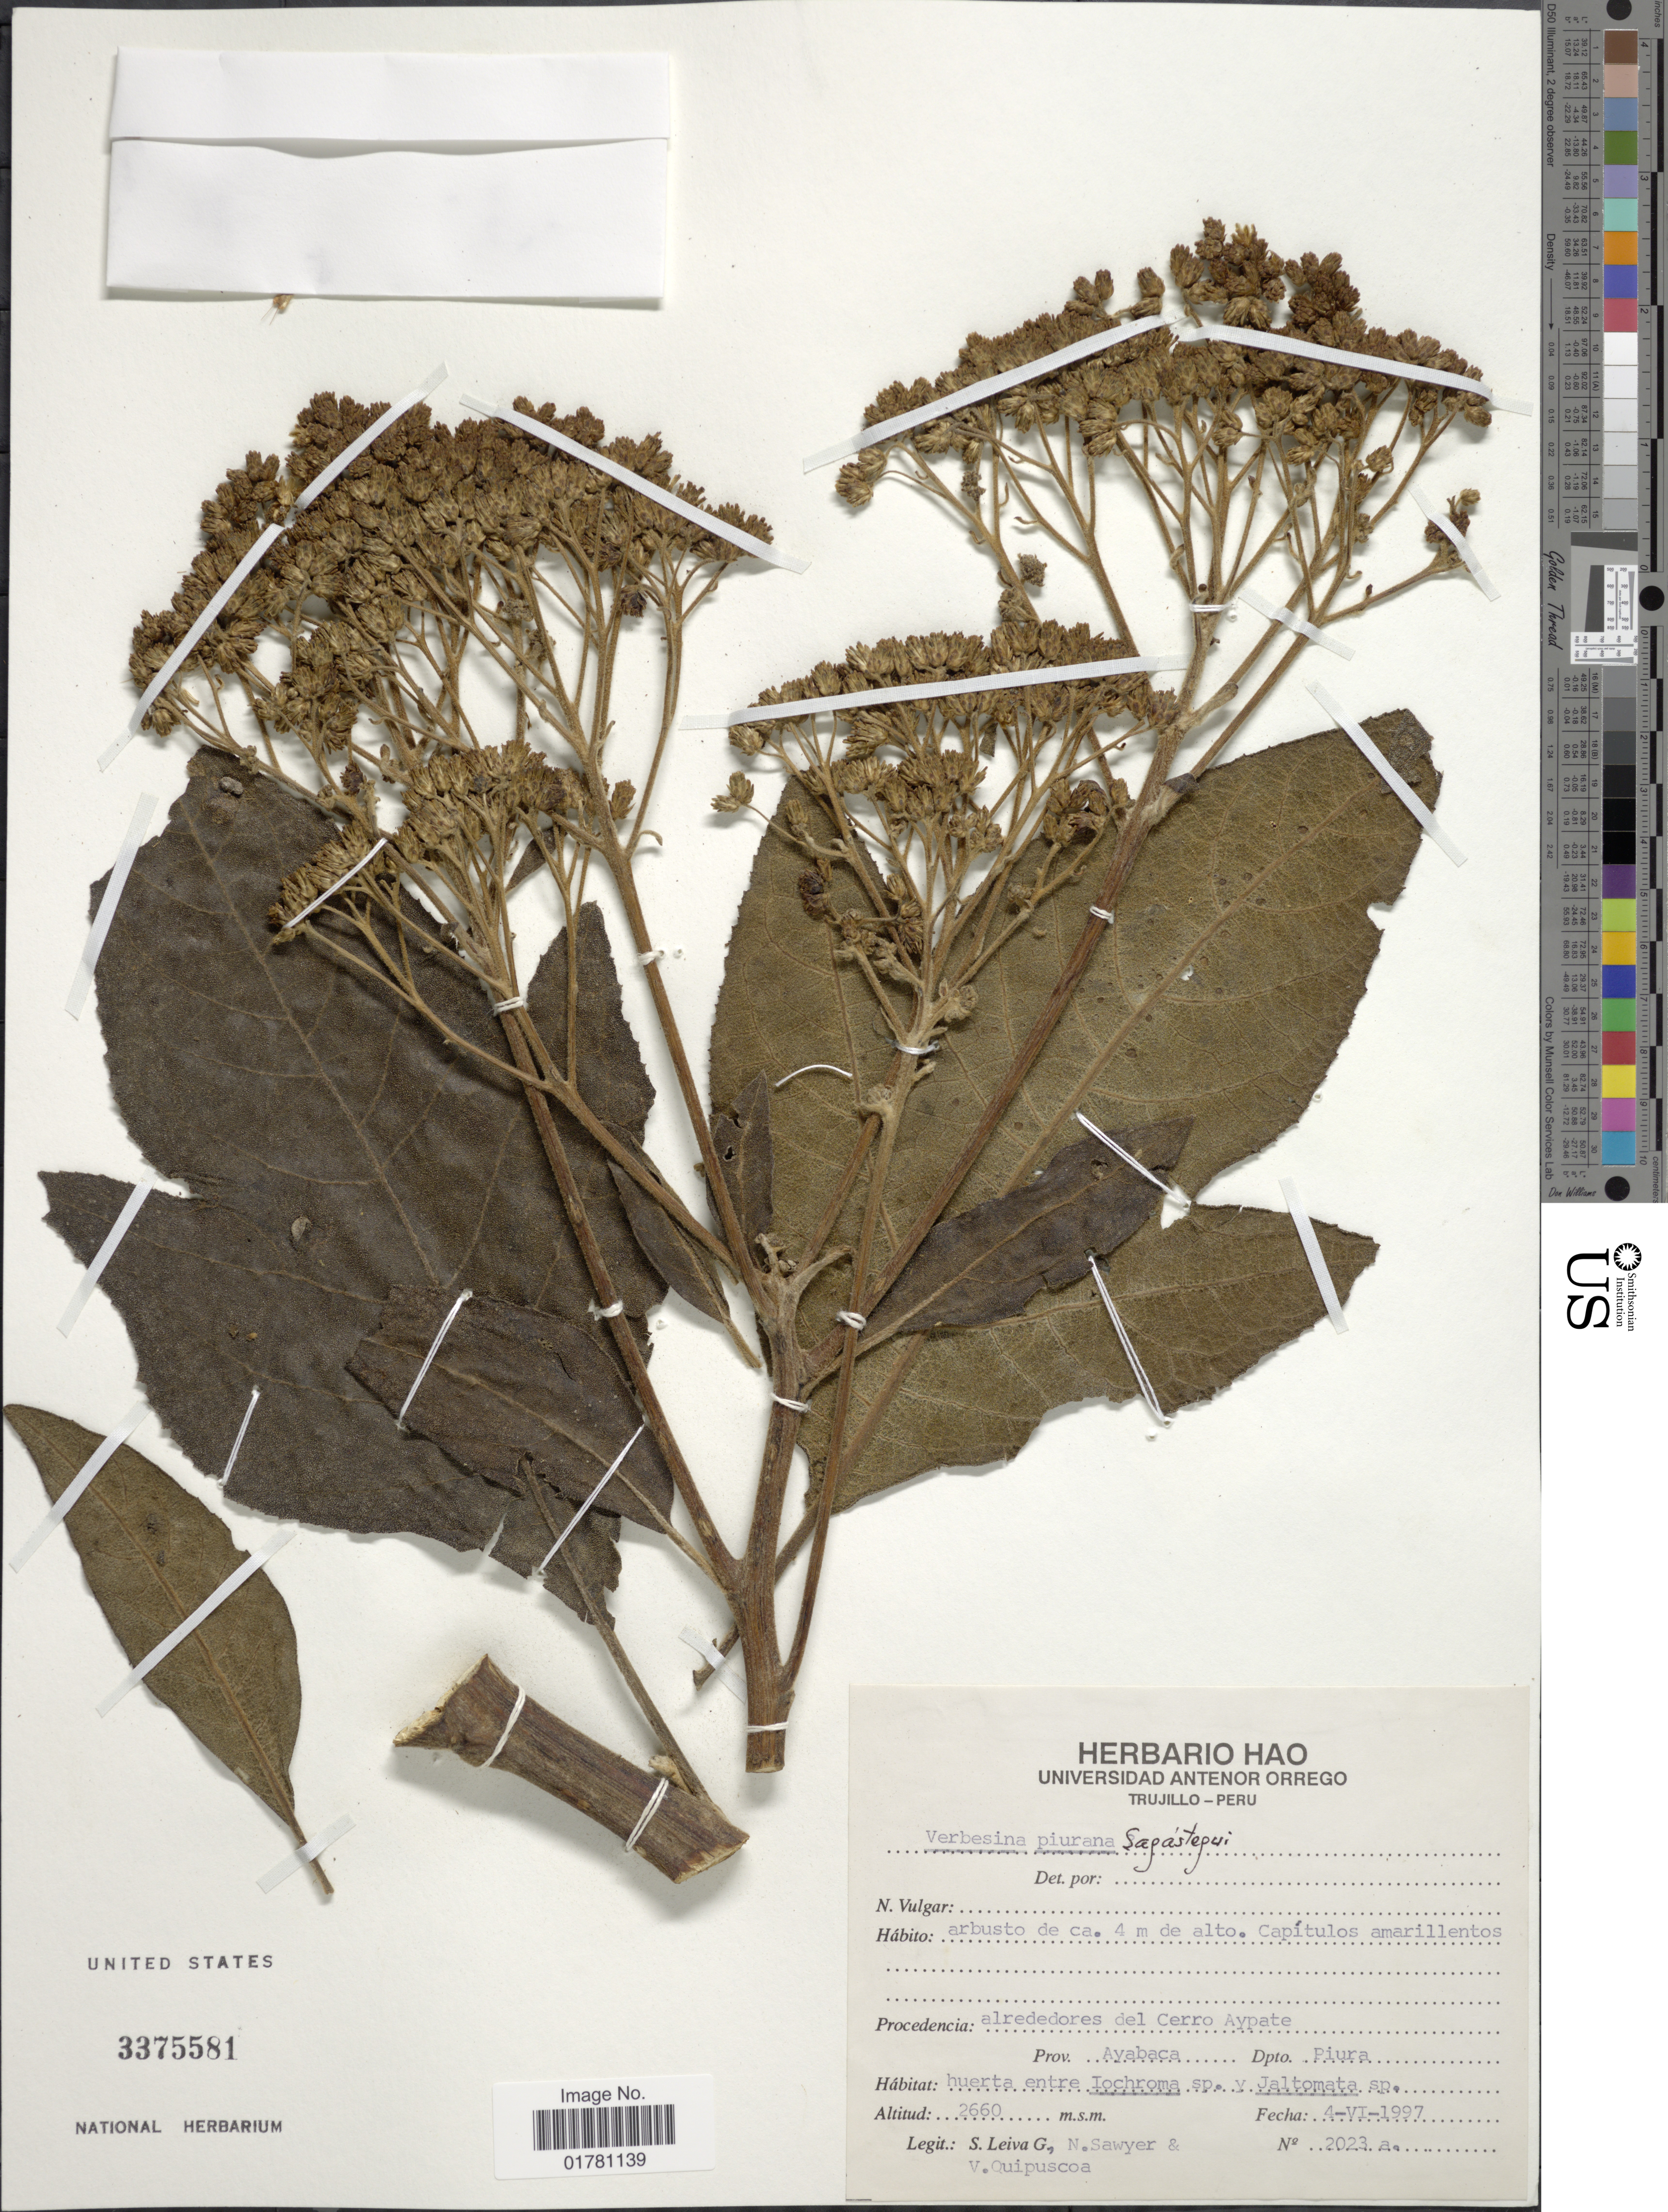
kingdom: Plantae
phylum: Tracheophyta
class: Magnoliopsida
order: Asterales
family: Asteraceae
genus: Verbesina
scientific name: Verbesina piurana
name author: Sagást.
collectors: S. Leiva G., N. W. Sawyer & V. Quipuscoa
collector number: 2023a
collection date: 1997-06-04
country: Peru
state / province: Piura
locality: Alrededores del Cerro Aypate, prov. Ayabaca, Dpto Piura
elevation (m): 2660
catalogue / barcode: US 3375581